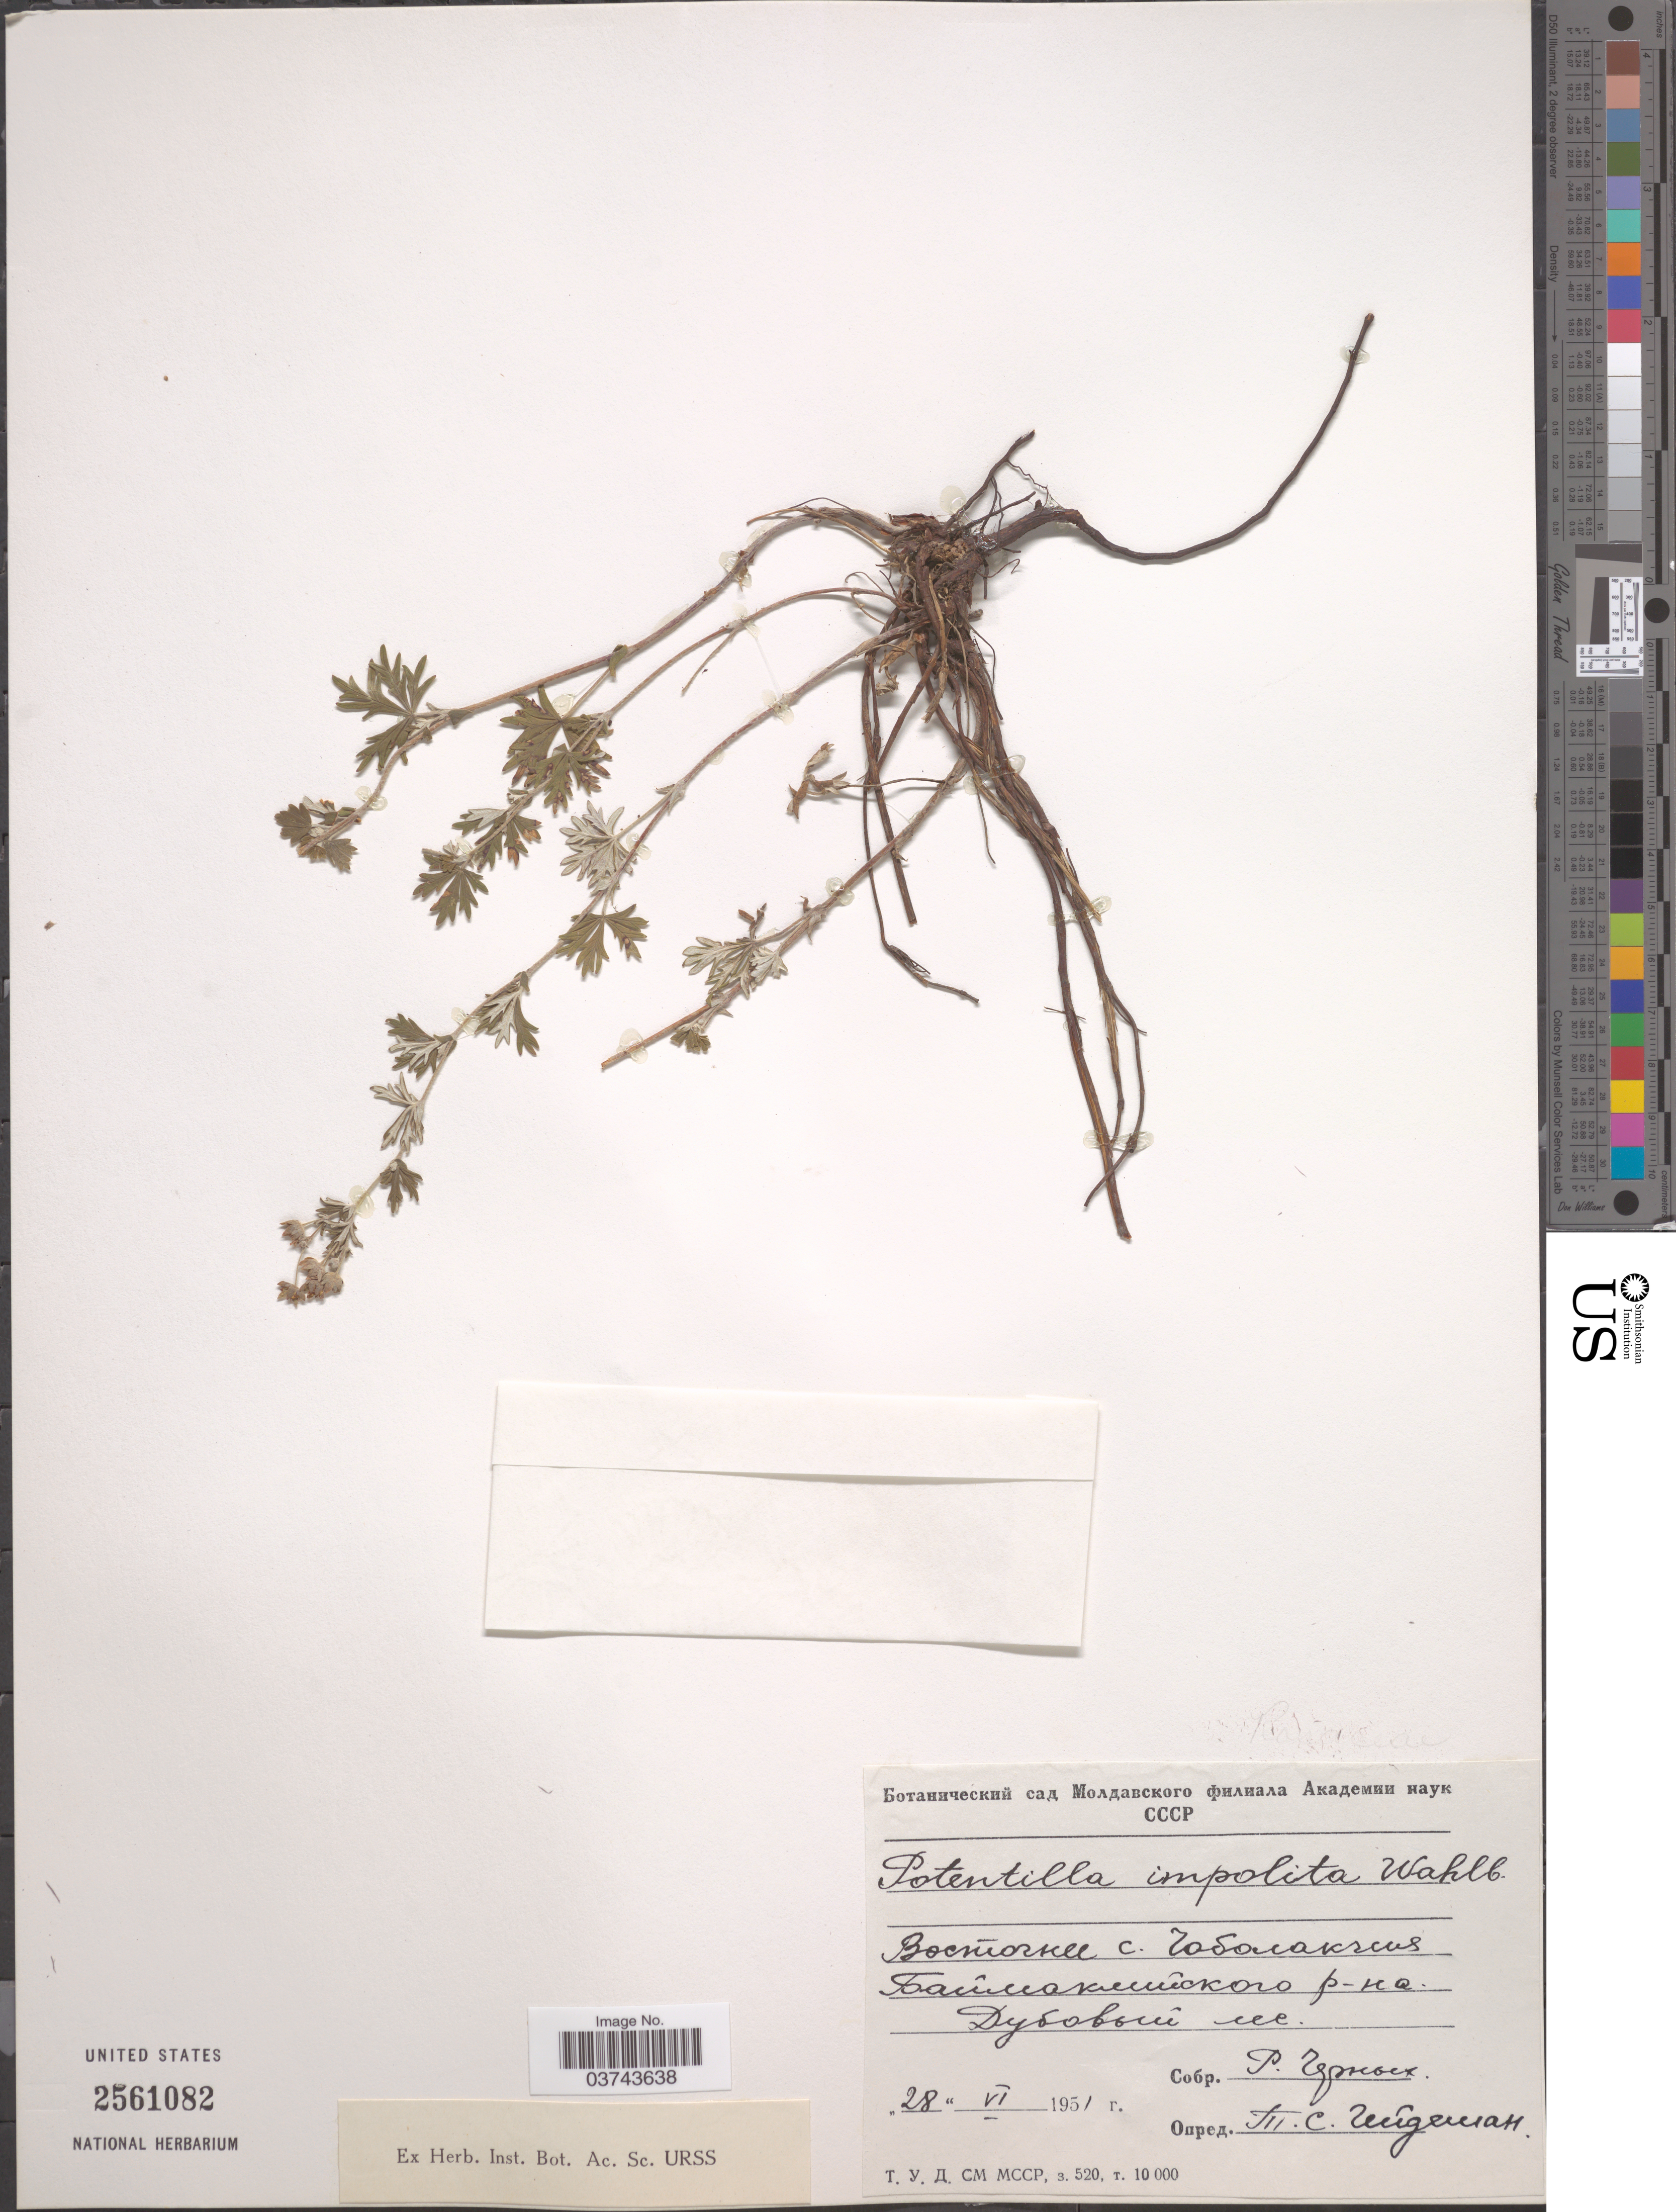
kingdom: Plantae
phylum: Tracheophyta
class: Magnoliopsida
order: Rosales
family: Rosaceae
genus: Potentilla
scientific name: Potentilla impolita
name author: Wahlenb.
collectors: X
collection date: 1951-06-28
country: Moldova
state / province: Cantemir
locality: E of village Ciobalaccia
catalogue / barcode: US 2561082